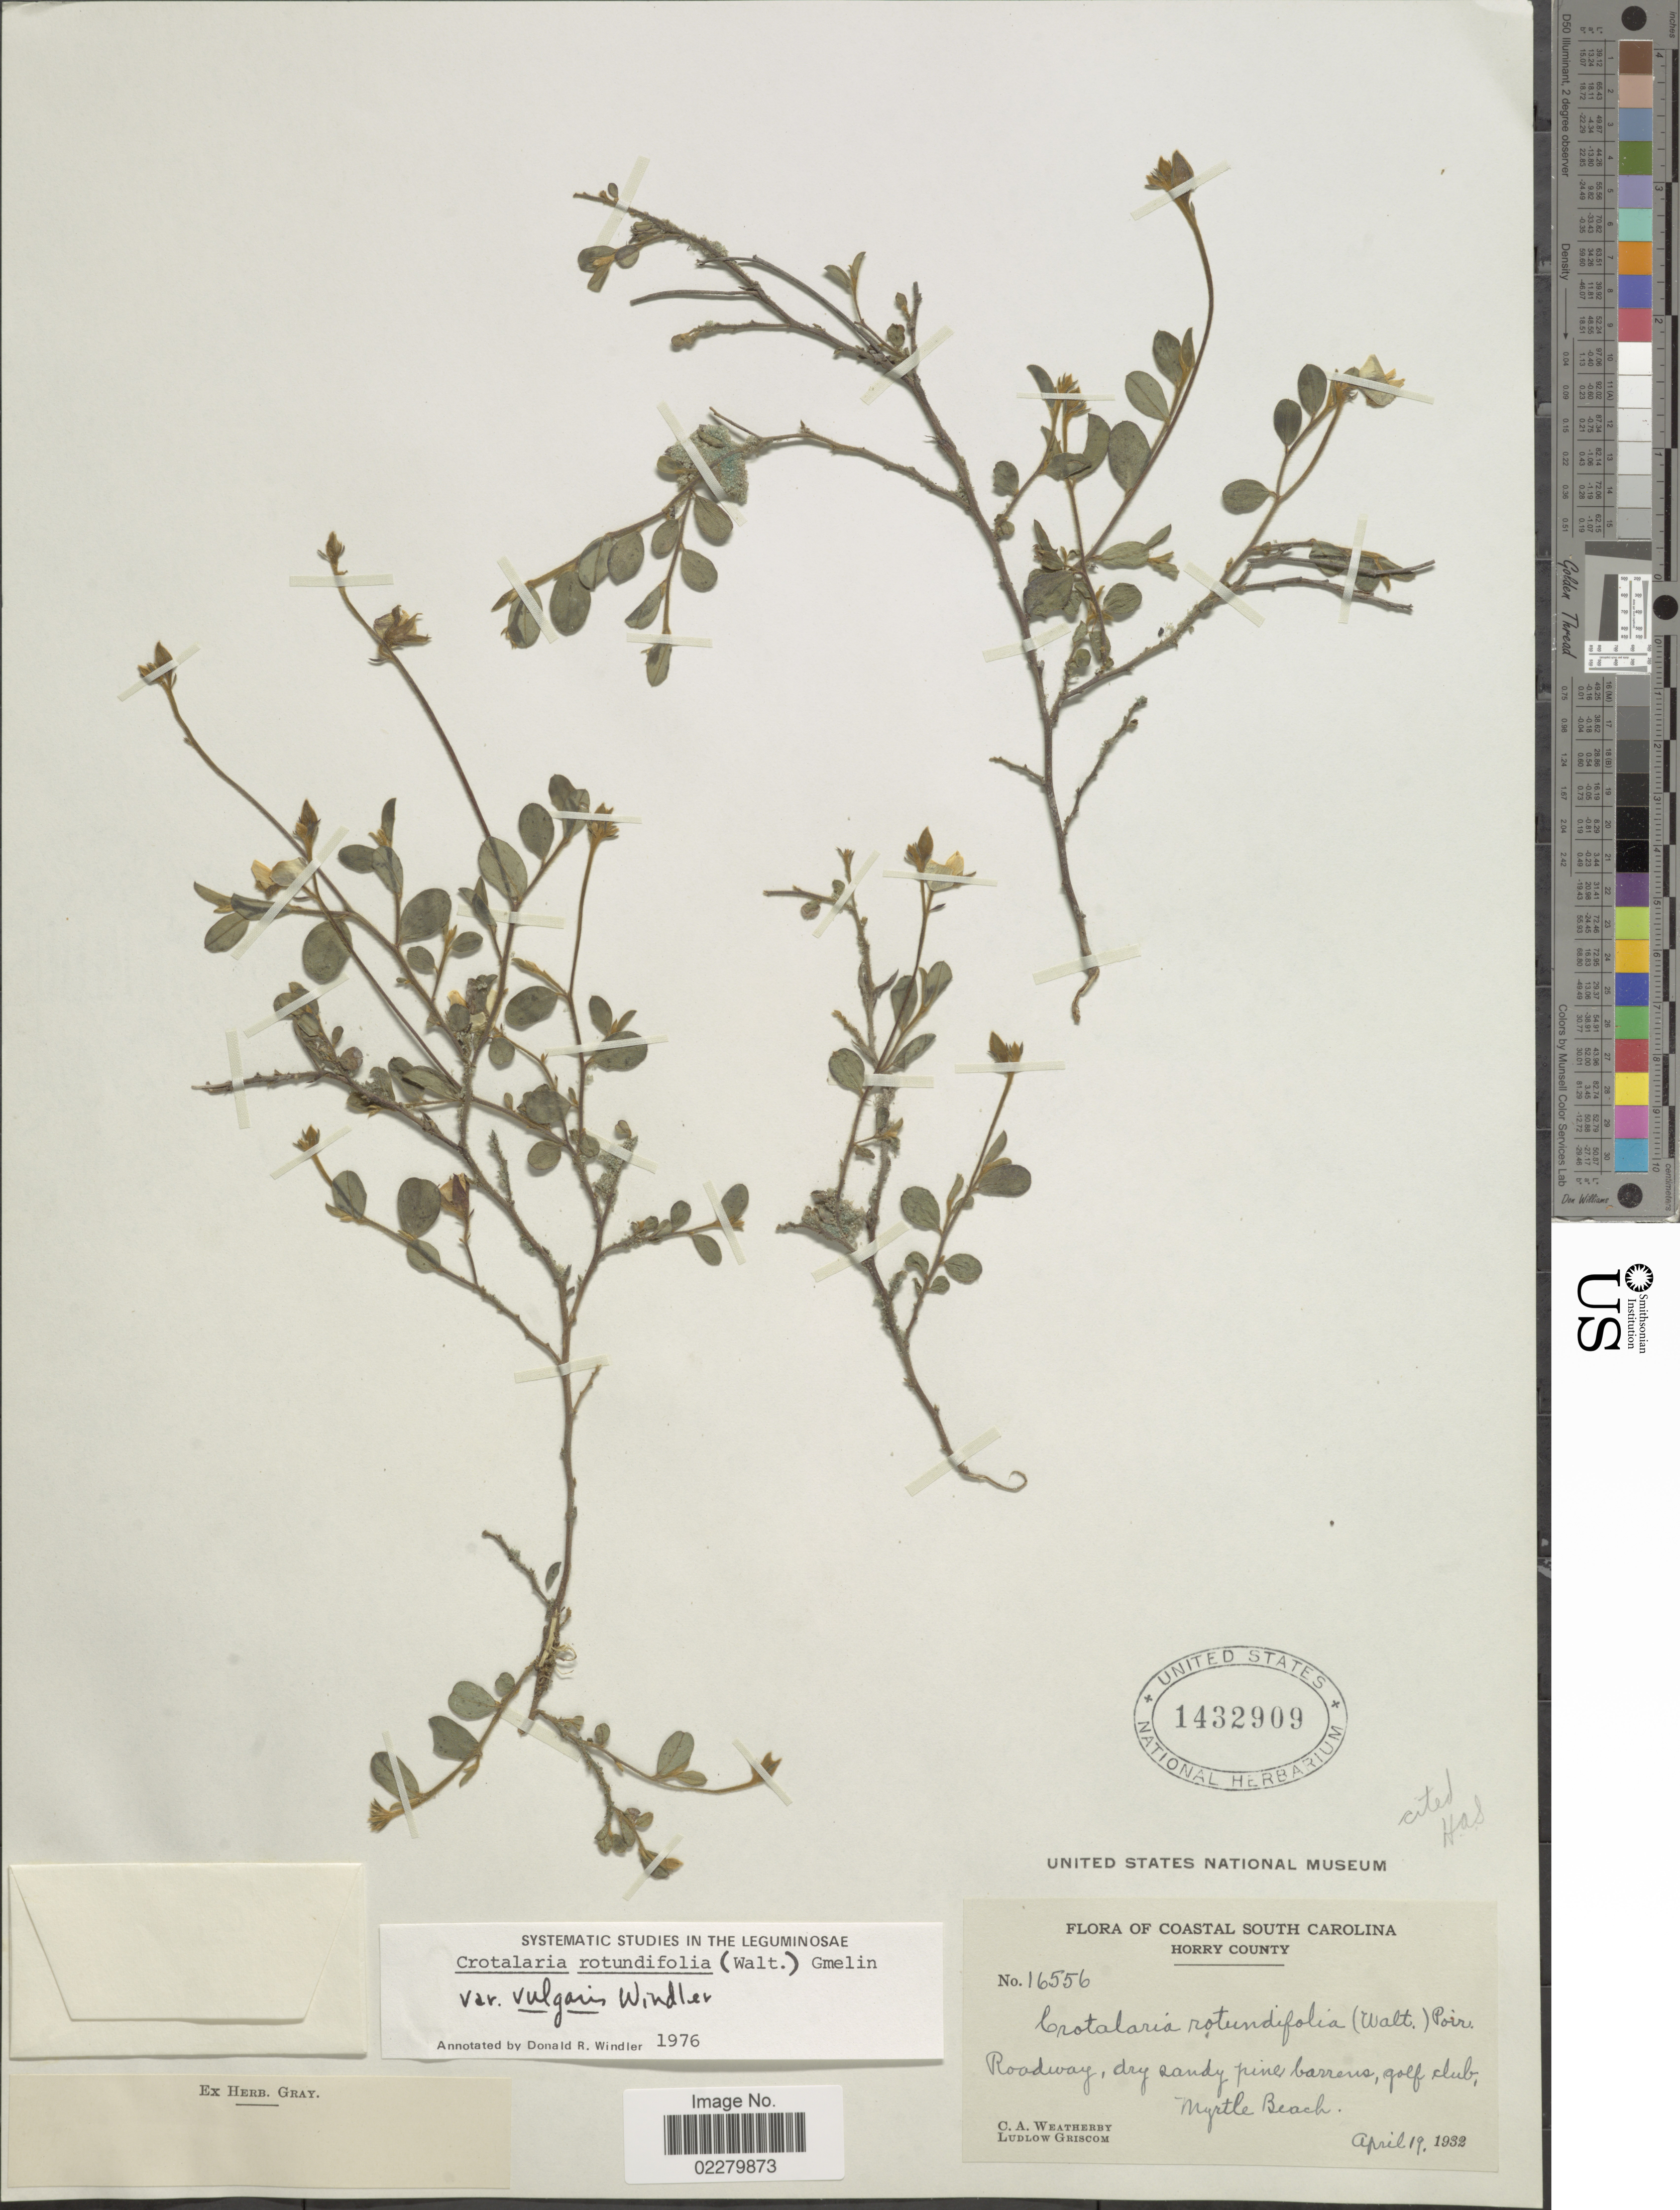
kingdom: Plantae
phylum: Tracheophyta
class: Magnoliopsida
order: Fabales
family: Fabaceae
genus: Crotalaria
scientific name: Crotalaria rotundifolia var. vulgaris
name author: Windler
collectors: C. A. Weatherby & L. Griscom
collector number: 16556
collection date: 1932-04-19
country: United States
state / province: South Carolina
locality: Coastal South Carolina. Horry County. Roadway, dry sandy pine barrens, golf club, Myrtle Beach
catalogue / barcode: US 1432909